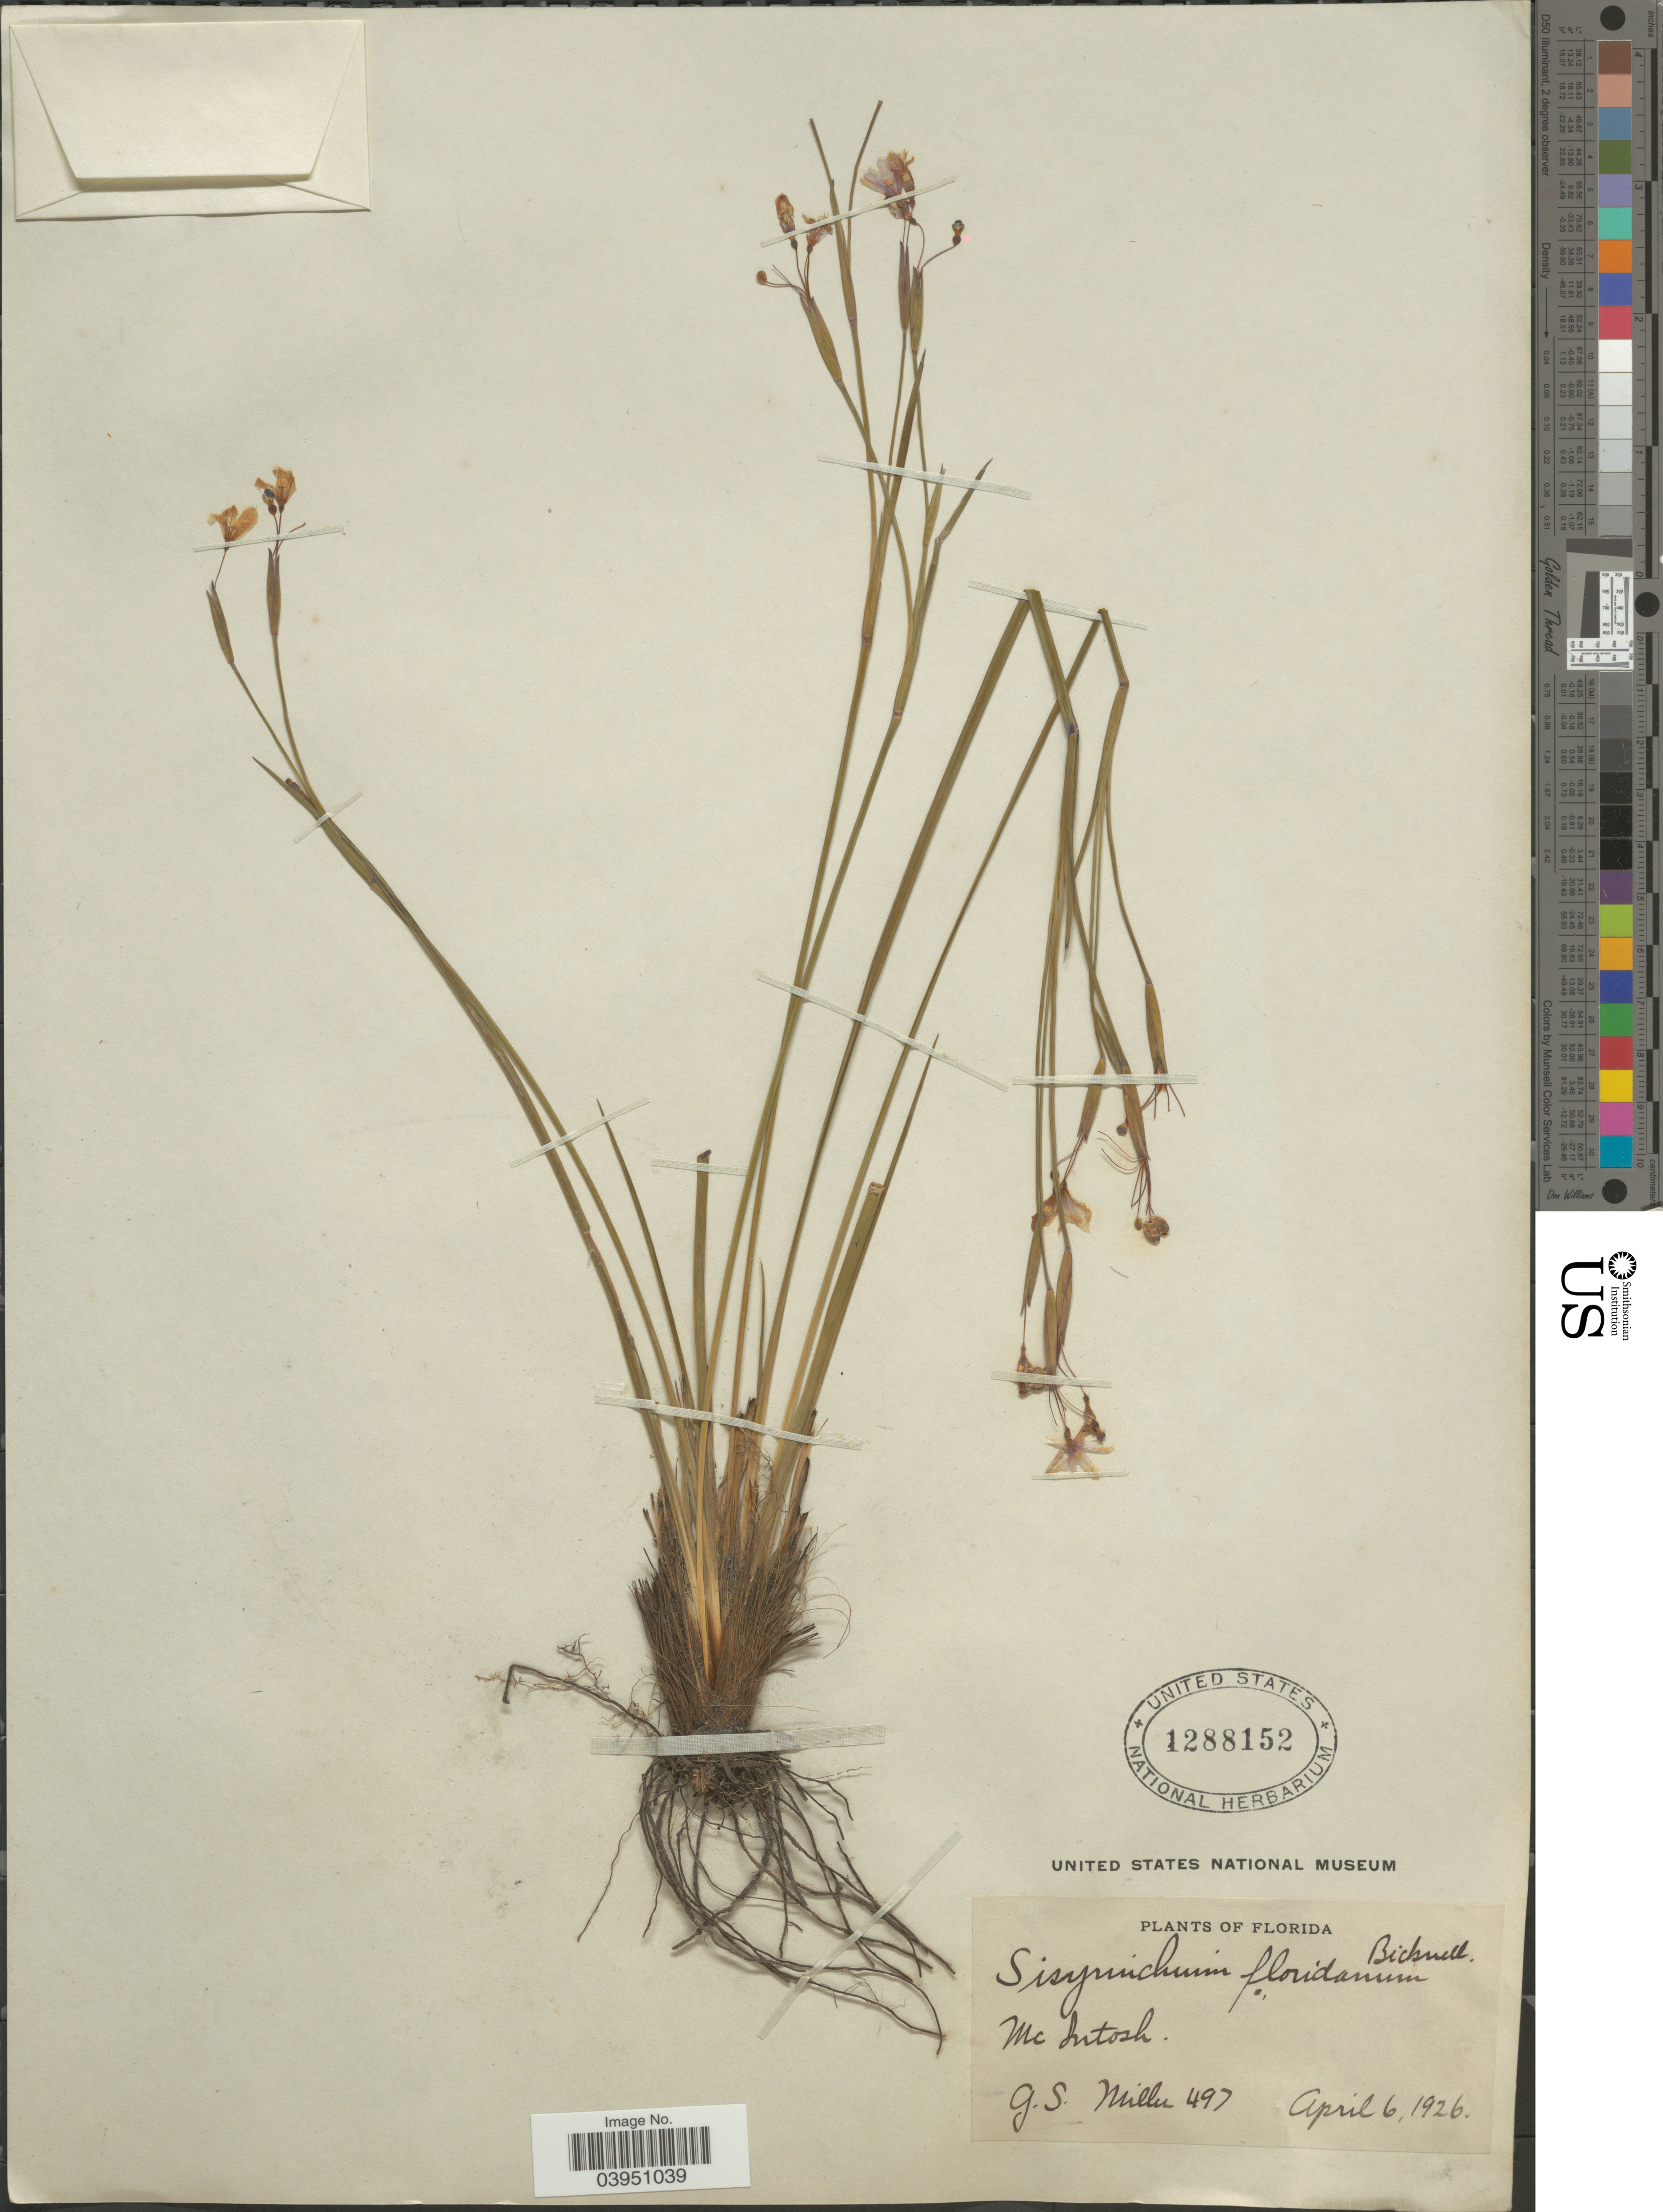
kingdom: Plantae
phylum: Tracheophyta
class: Liliopsida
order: Asparagales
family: Iridaceae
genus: Sisyrinchium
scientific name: Sisyrinchium floridanum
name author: E.P. Bicknell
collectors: G. S. Miller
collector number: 497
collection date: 1926-04-06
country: United States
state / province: Florida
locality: Mc Intosh.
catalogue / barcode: US 1288152